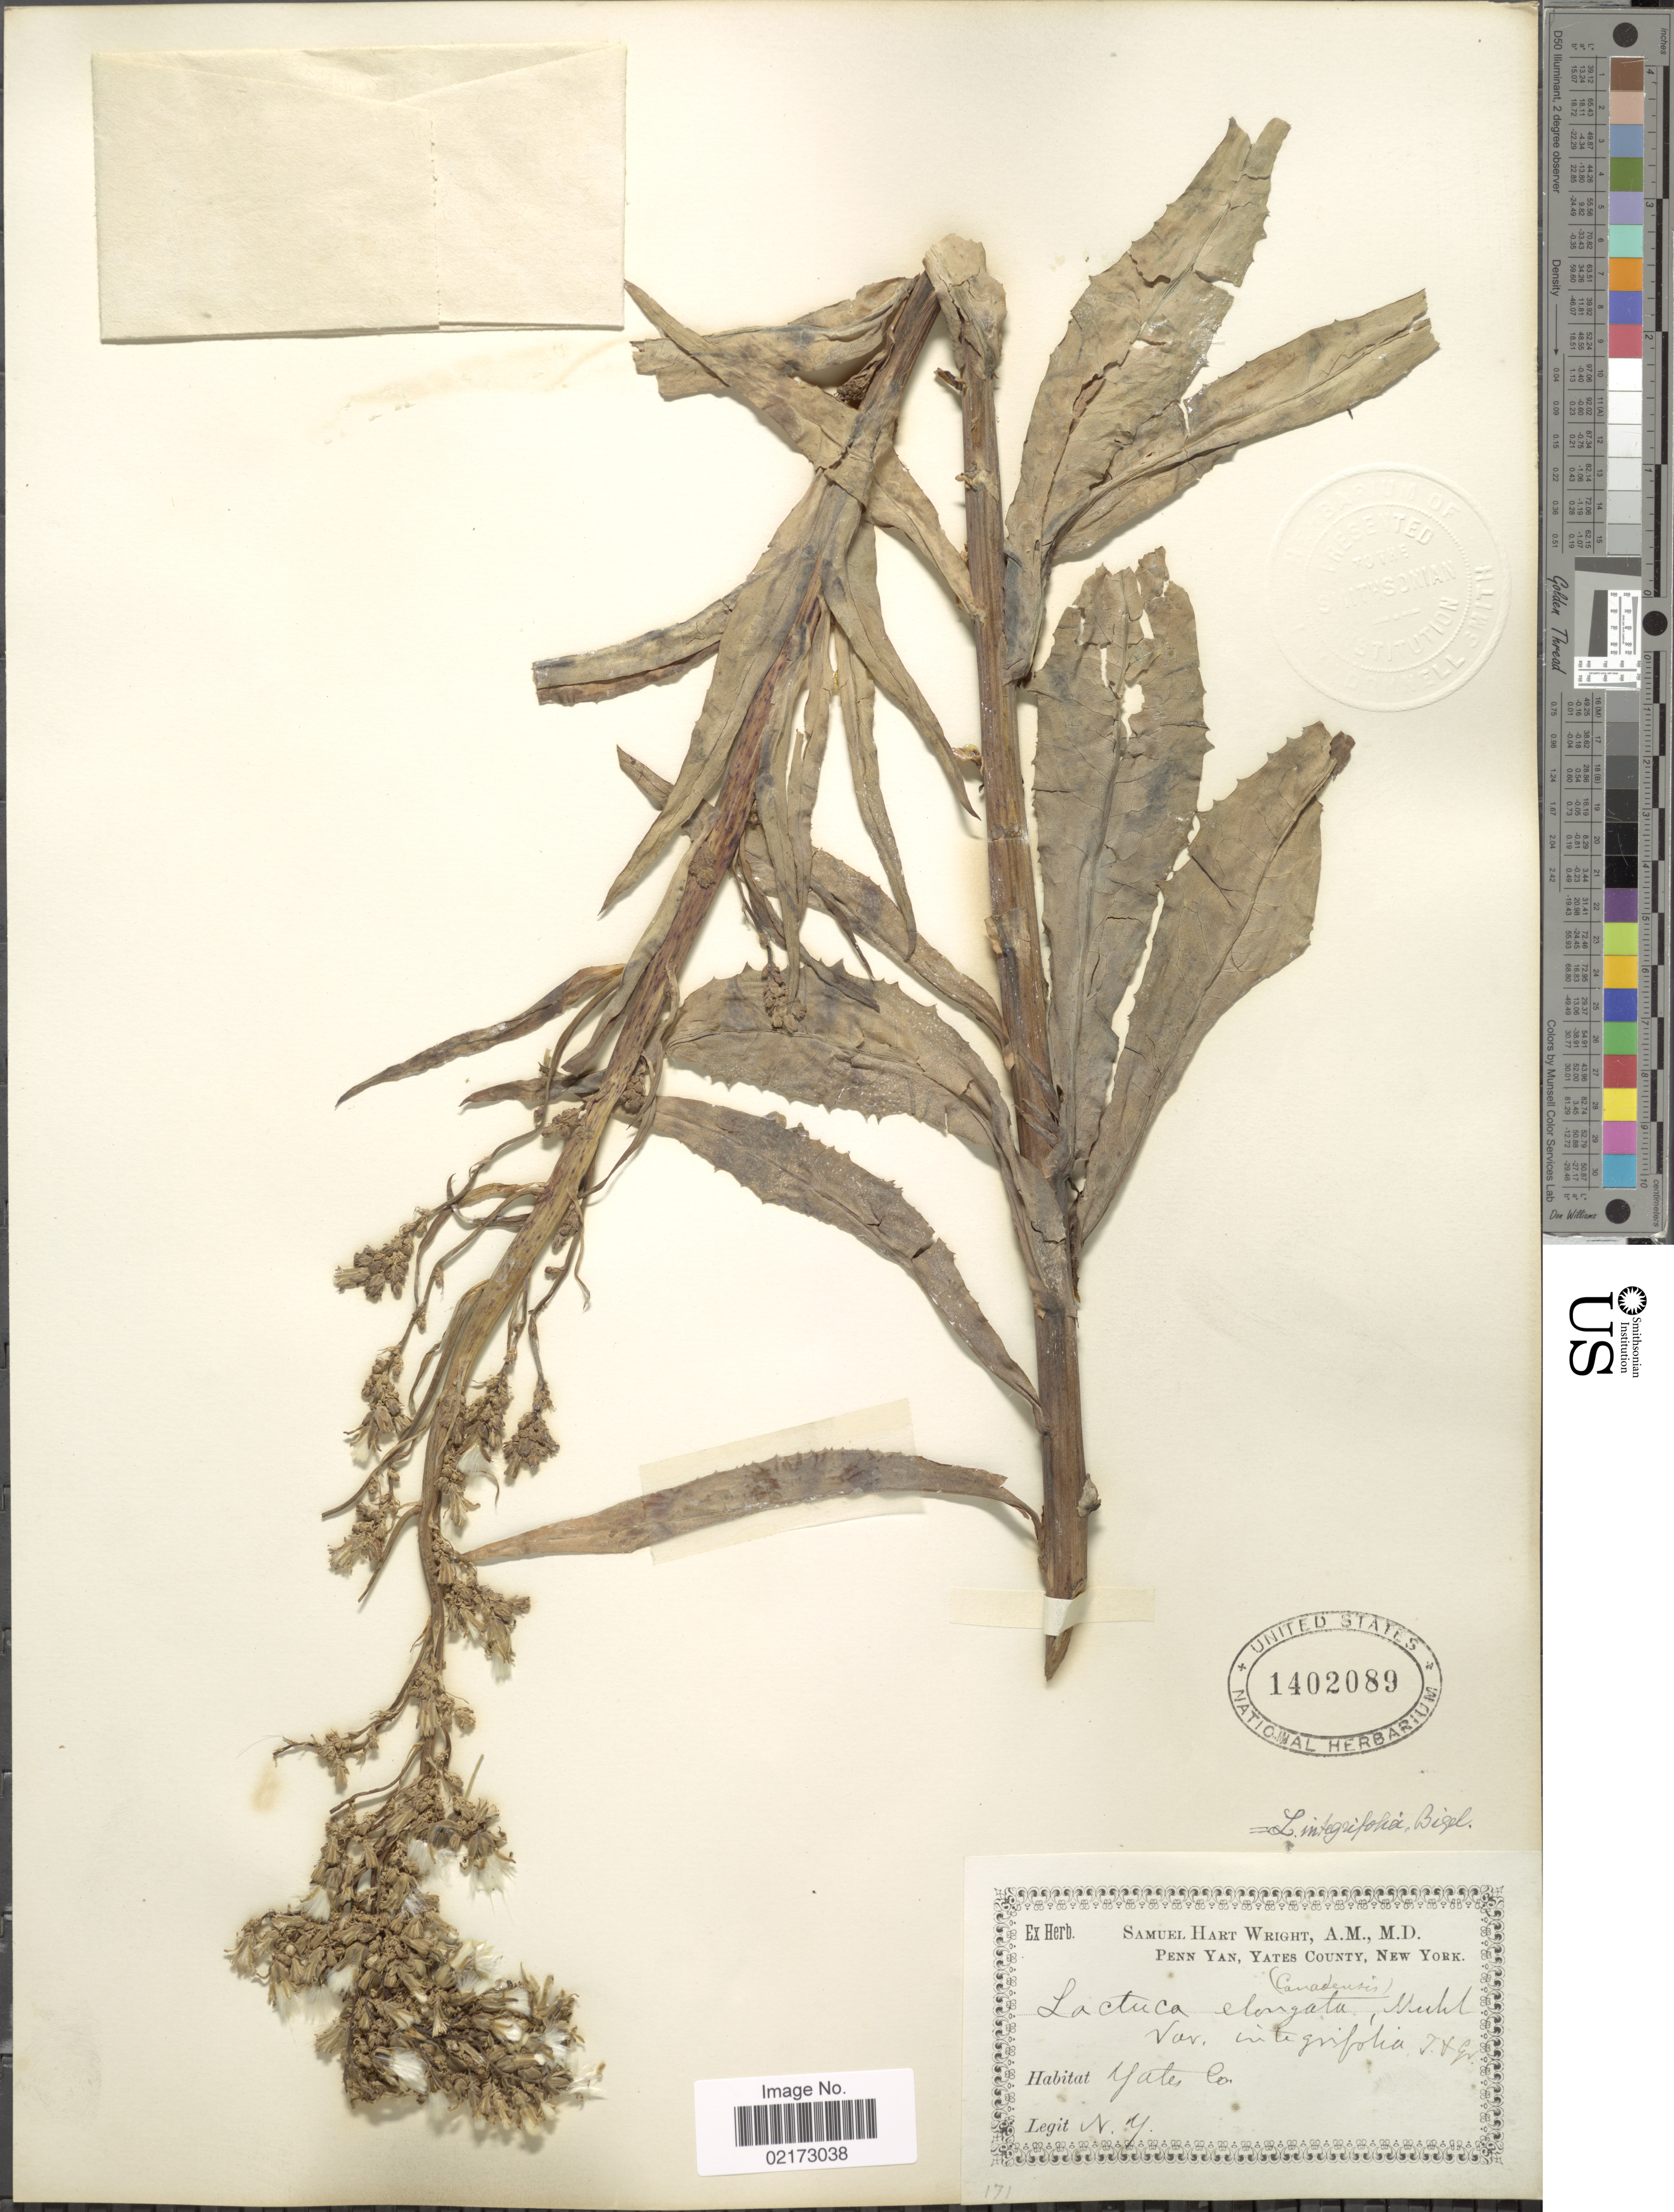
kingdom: Plantae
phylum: Tracheophyta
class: Magnoliopsida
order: Asterales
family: Asteraceae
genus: Lactuca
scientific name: Lactuca canadensis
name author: L.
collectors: S. H. Wright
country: United States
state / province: New York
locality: Yates Co., N. Y.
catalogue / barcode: US 1402089